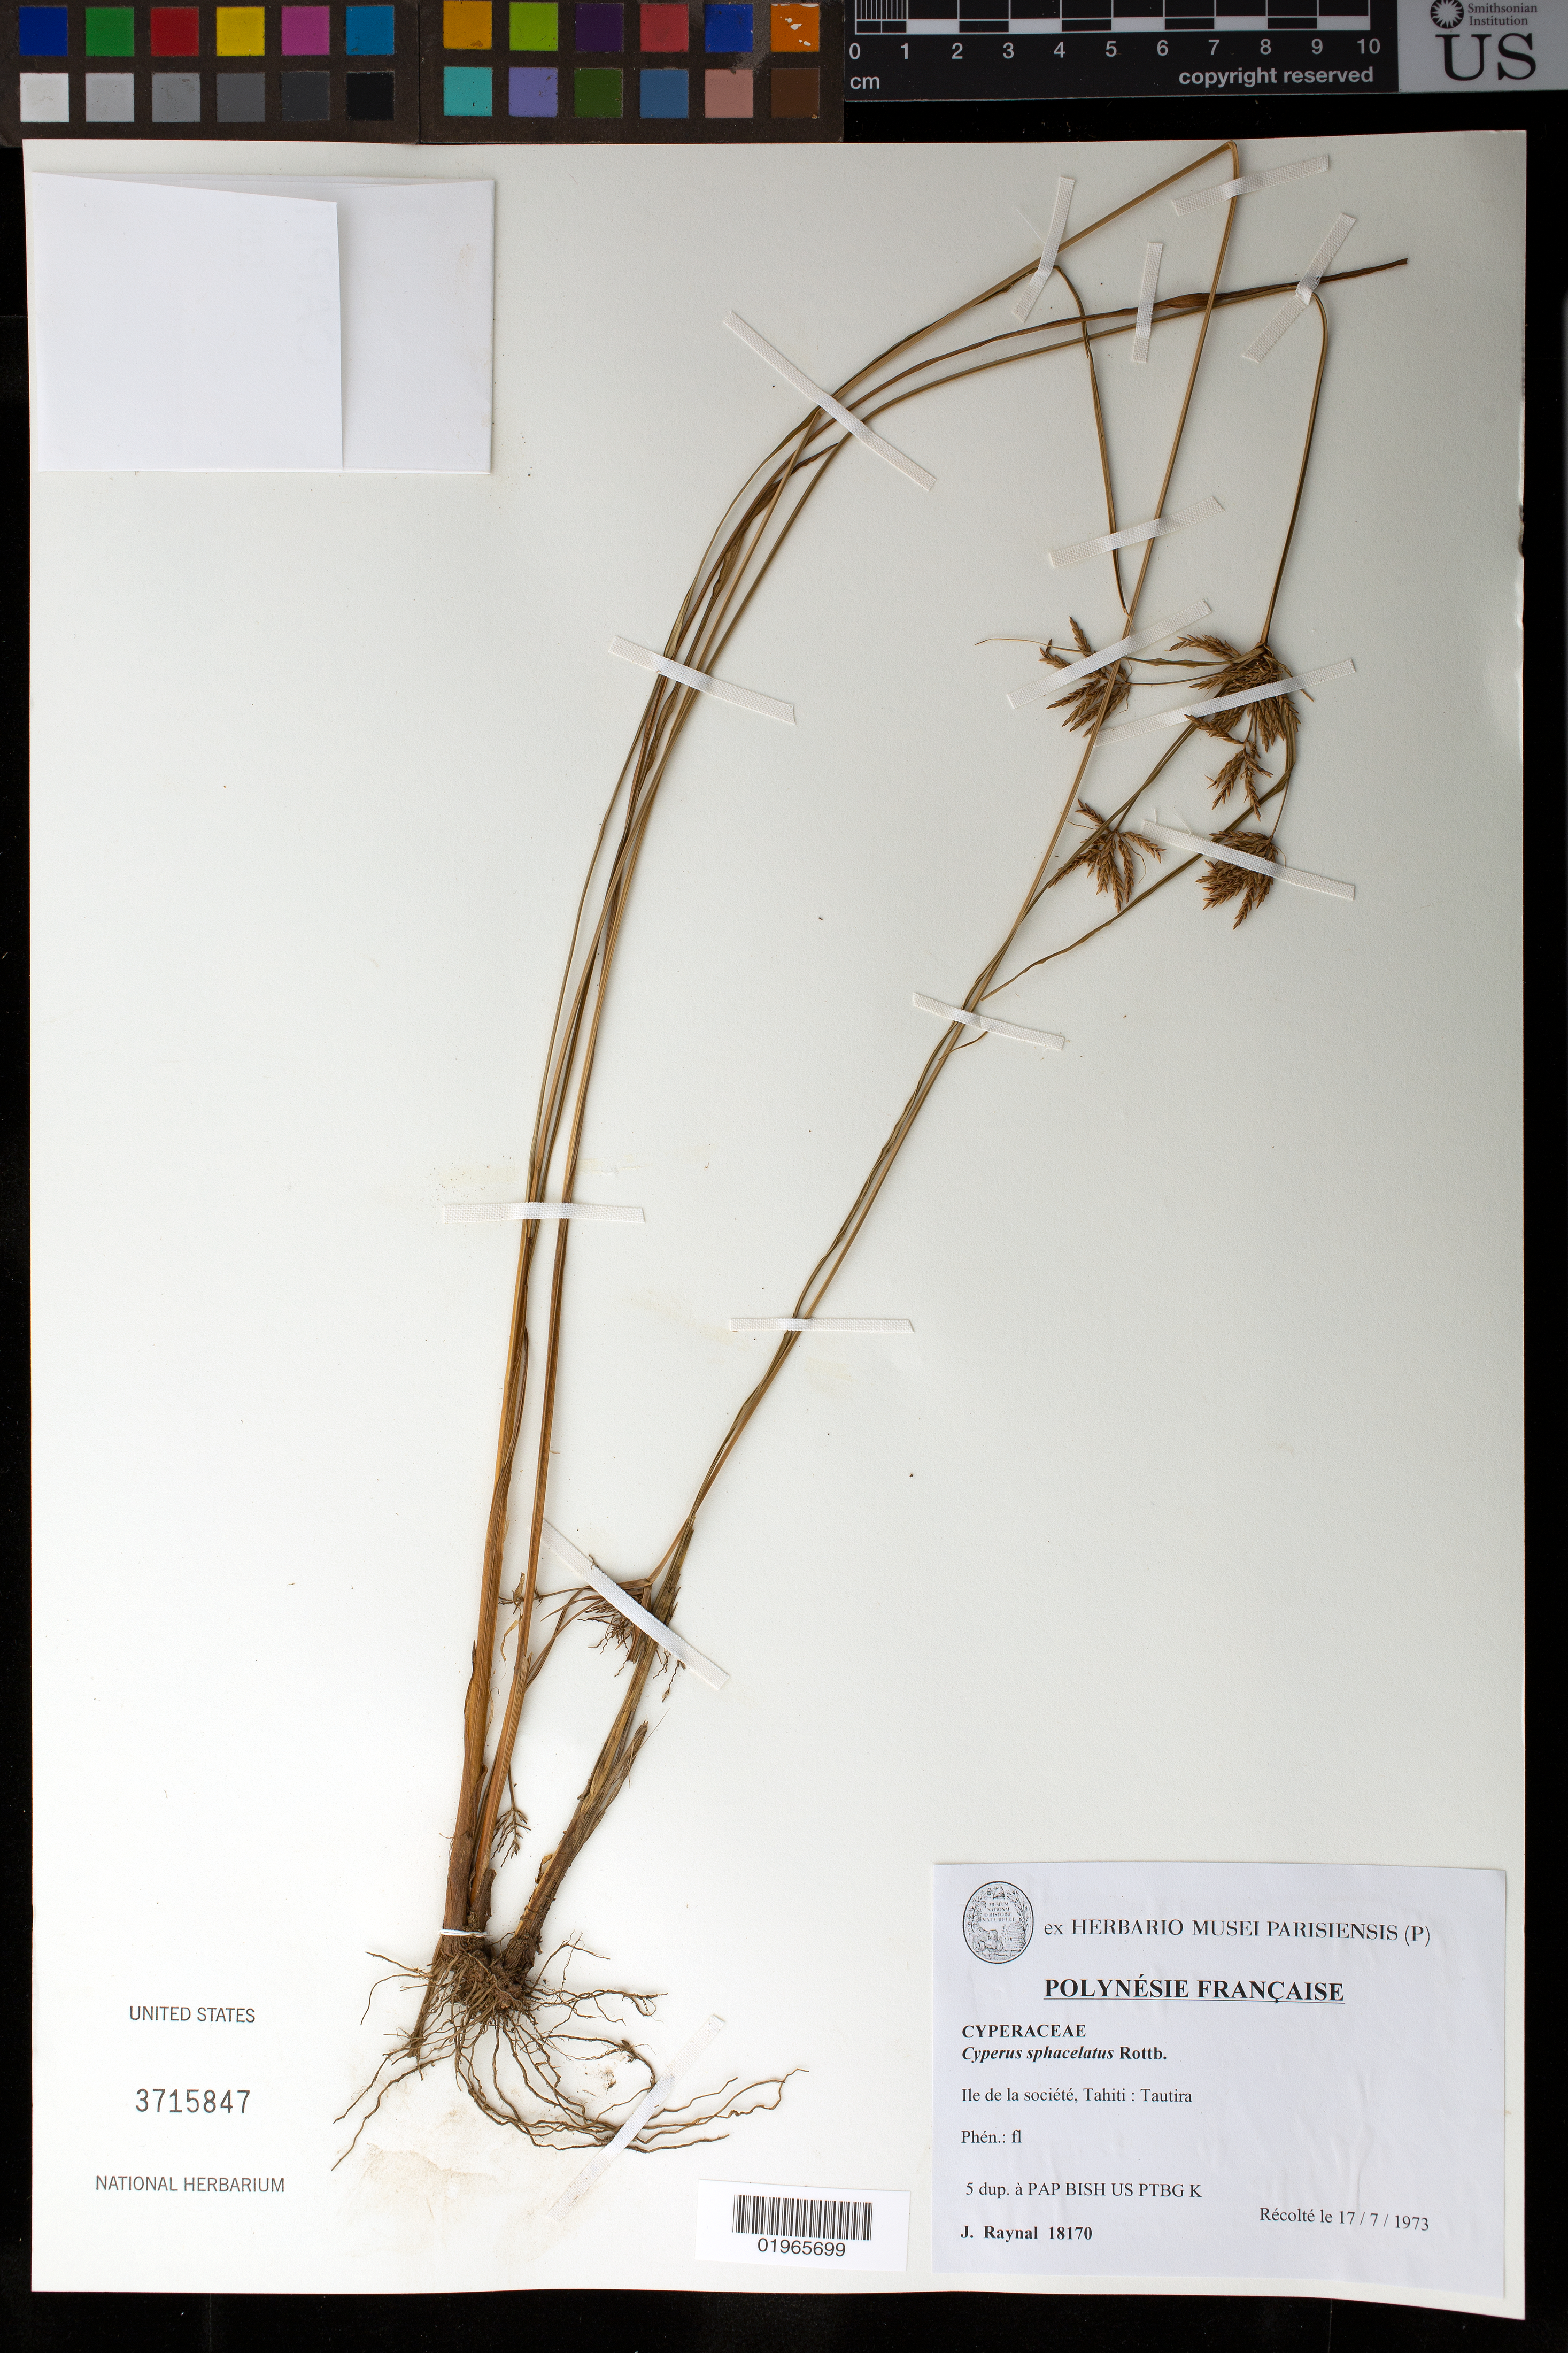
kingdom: Plantae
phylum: Tracheophyta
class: Liliopsida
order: Poales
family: Cyperaceae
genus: Cyperus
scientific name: Cyperus sphacelatus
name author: Rottb.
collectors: J. Raynal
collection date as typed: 17 Jul 1973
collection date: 1973-07-17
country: French Polynesia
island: Tahiti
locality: Tautira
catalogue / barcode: US 3715847